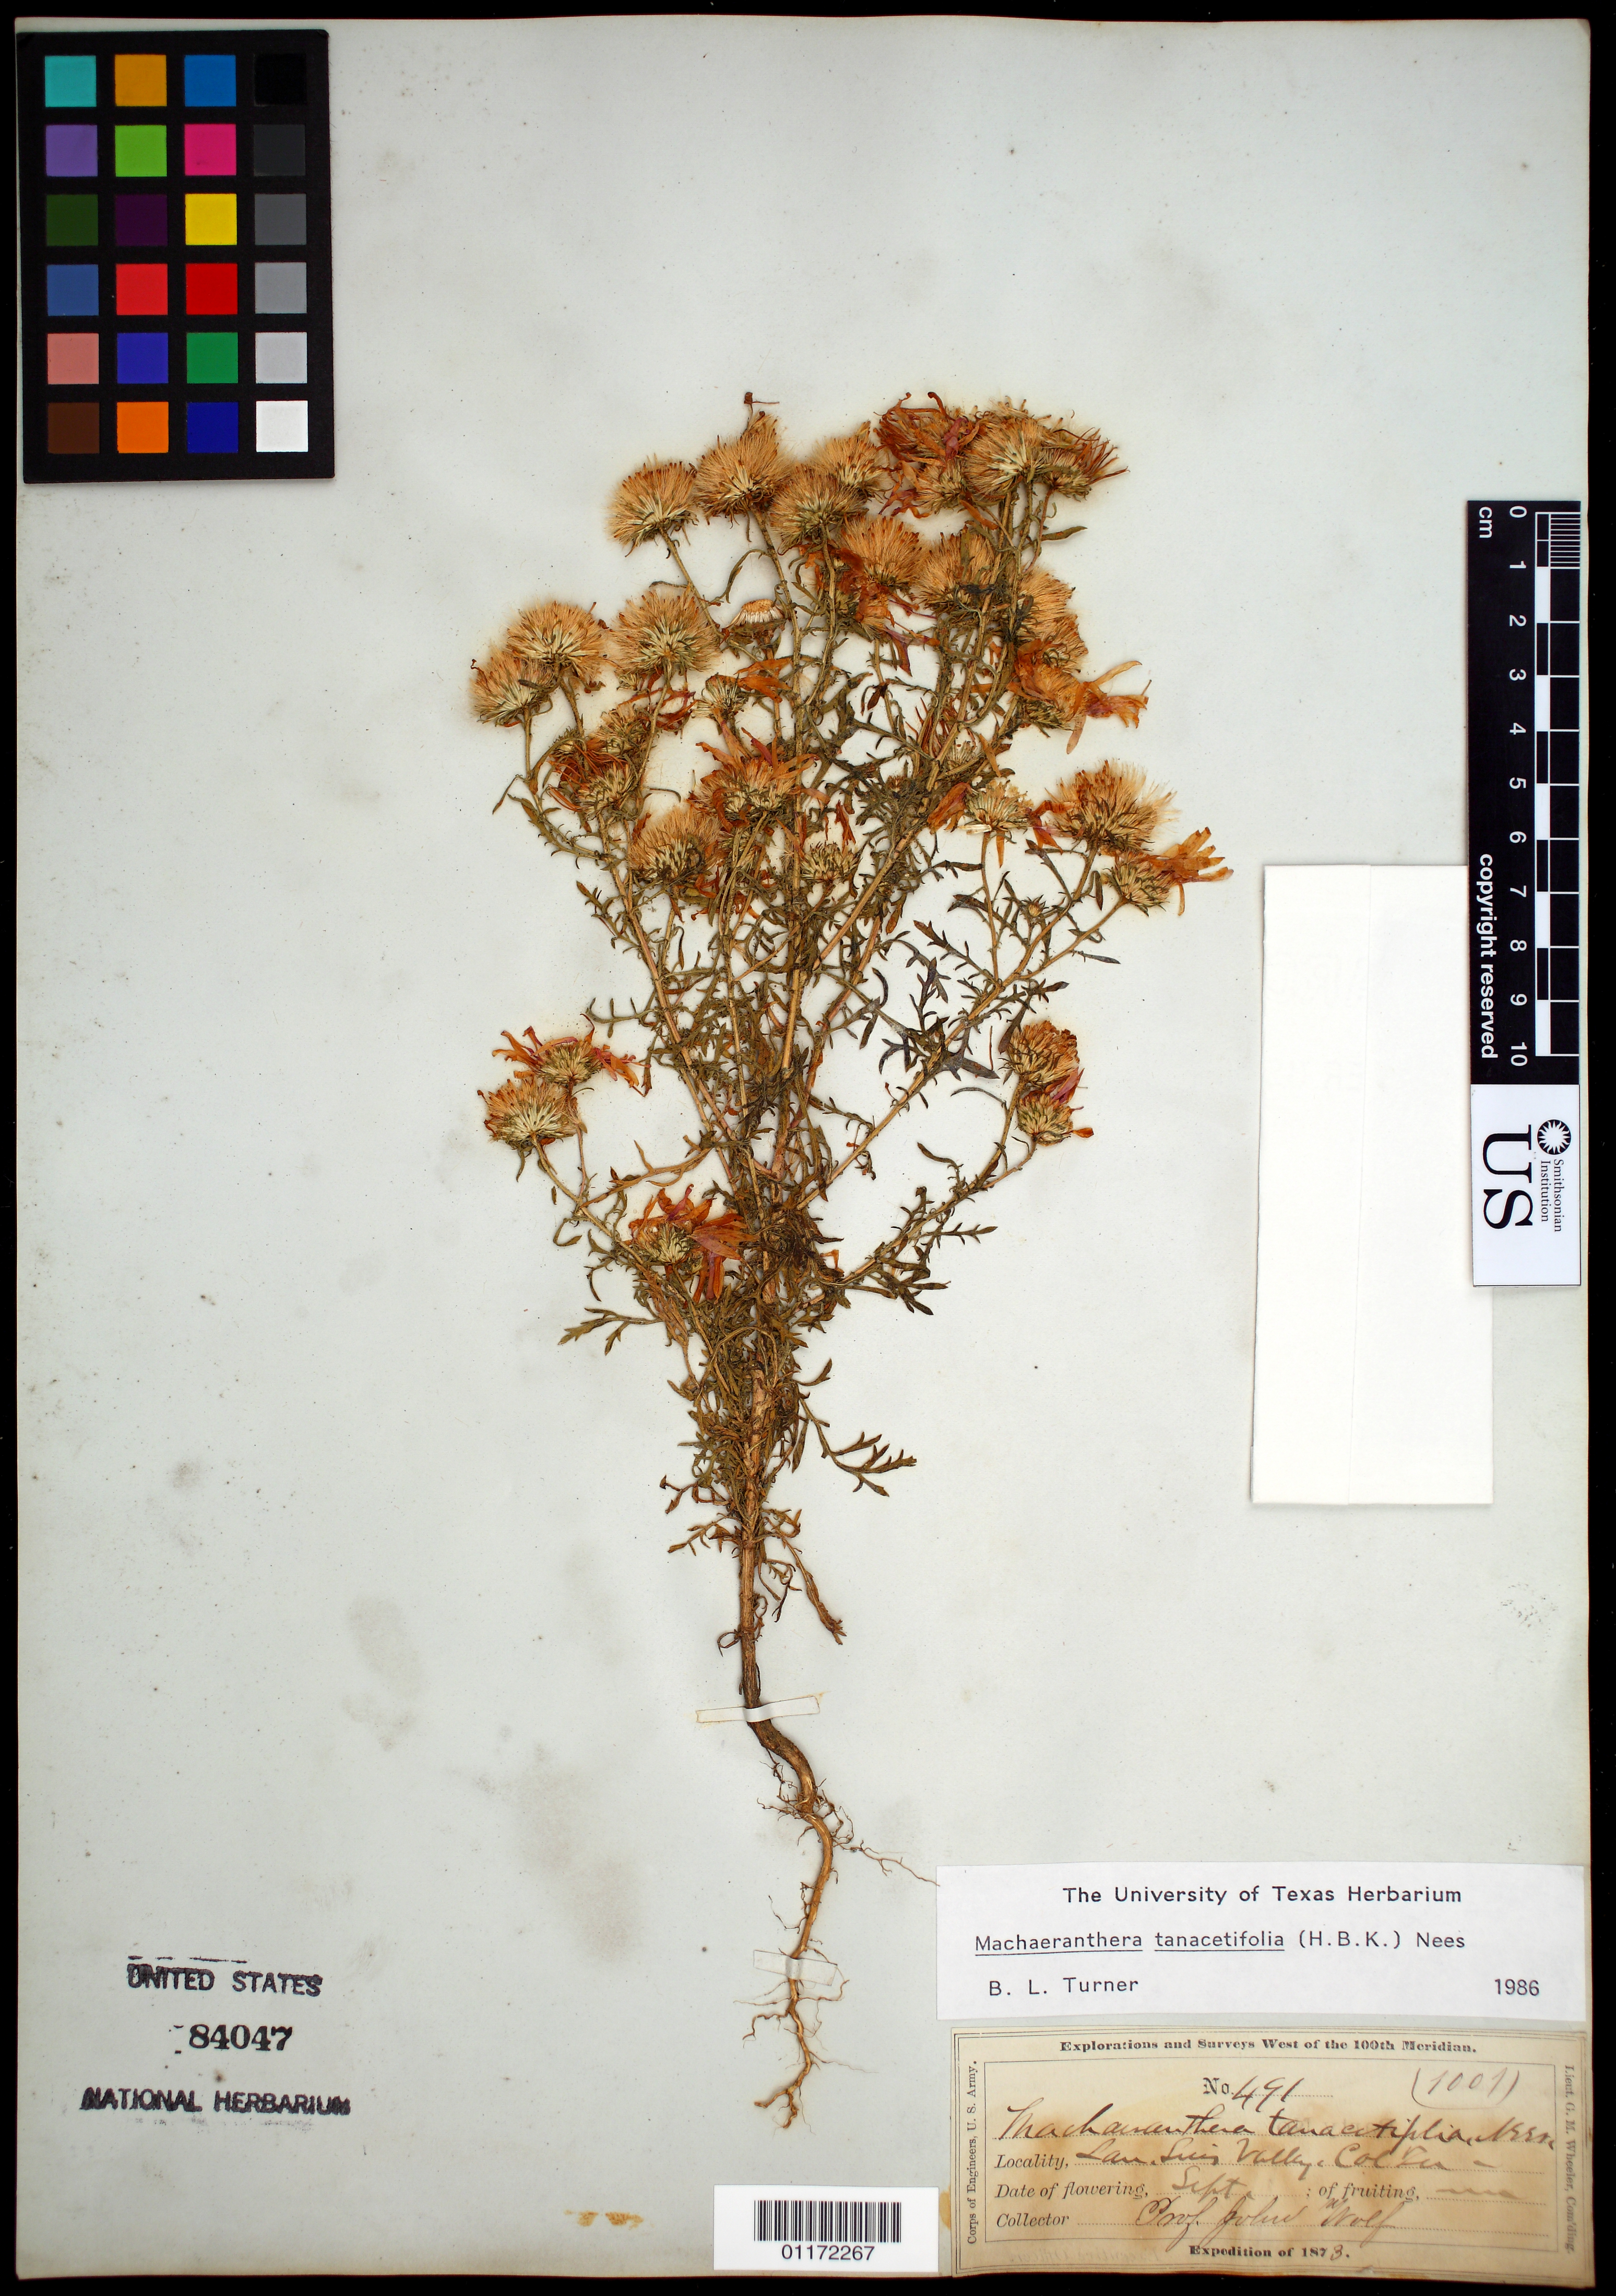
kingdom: Plantae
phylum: Tracheophyta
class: Magnoliopsida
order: Asterales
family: Asteraceae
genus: Machaeranthera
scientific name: Machaeranthera tanacetifolia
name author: (Kunth) Nees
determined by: Turner, B. L.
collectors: J. Wolf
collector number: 491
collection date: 1873-09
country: United States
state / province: Colorado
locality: San Luis Valley, Col Ter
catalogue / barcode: US 84047